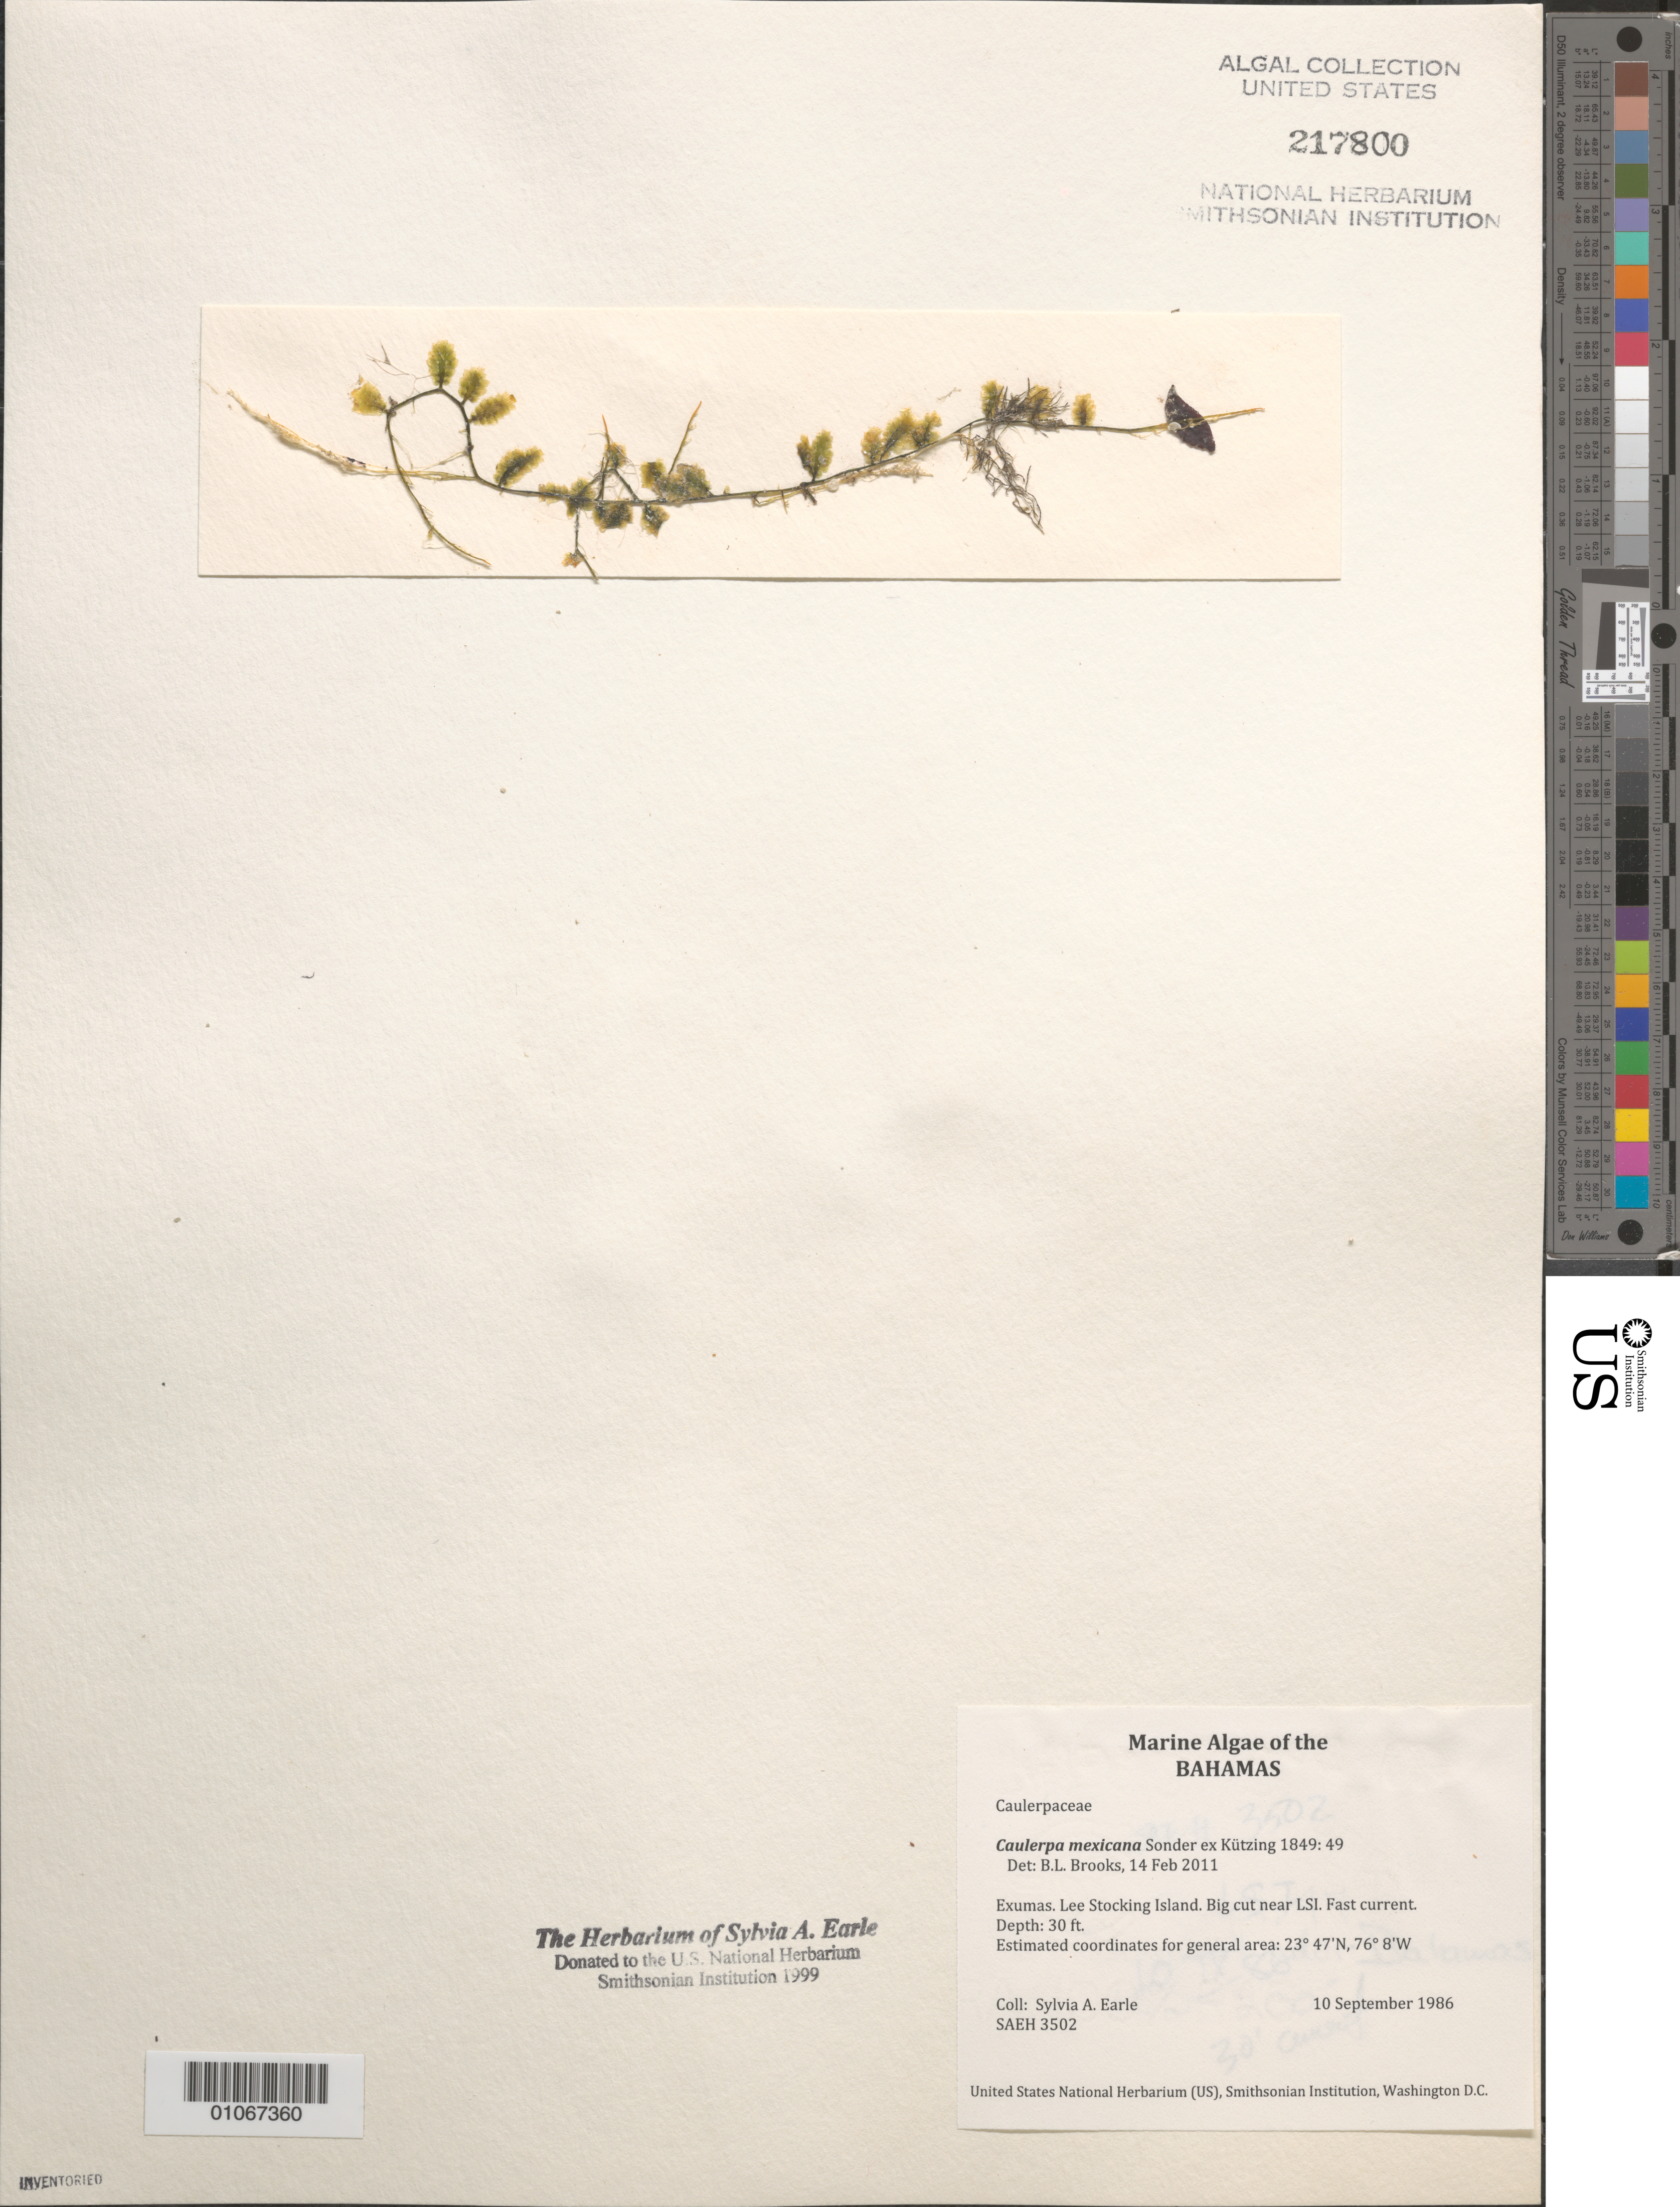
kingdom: Plantae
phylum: Chlorophyta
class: Ulvophyceae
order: Bryopsidales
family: Caulerpaceae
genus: Caulerpa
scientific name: Caulerpa mexicana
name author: Sond. ex Kütz.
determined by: Brooks, B. L., (BOT), Smithsonian Institution - National Museum of Natural History (UNITED STATES)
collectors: S. A. Earle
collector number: SAEH 3502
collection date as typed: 10 Sep 1986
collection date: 1986-09-10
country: Bahamas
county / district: Exuma District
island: Lee Stocking Island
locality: Big cut near Lee Stocking Island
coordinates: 23 47'N, 76 8'W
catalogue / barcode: US 217800